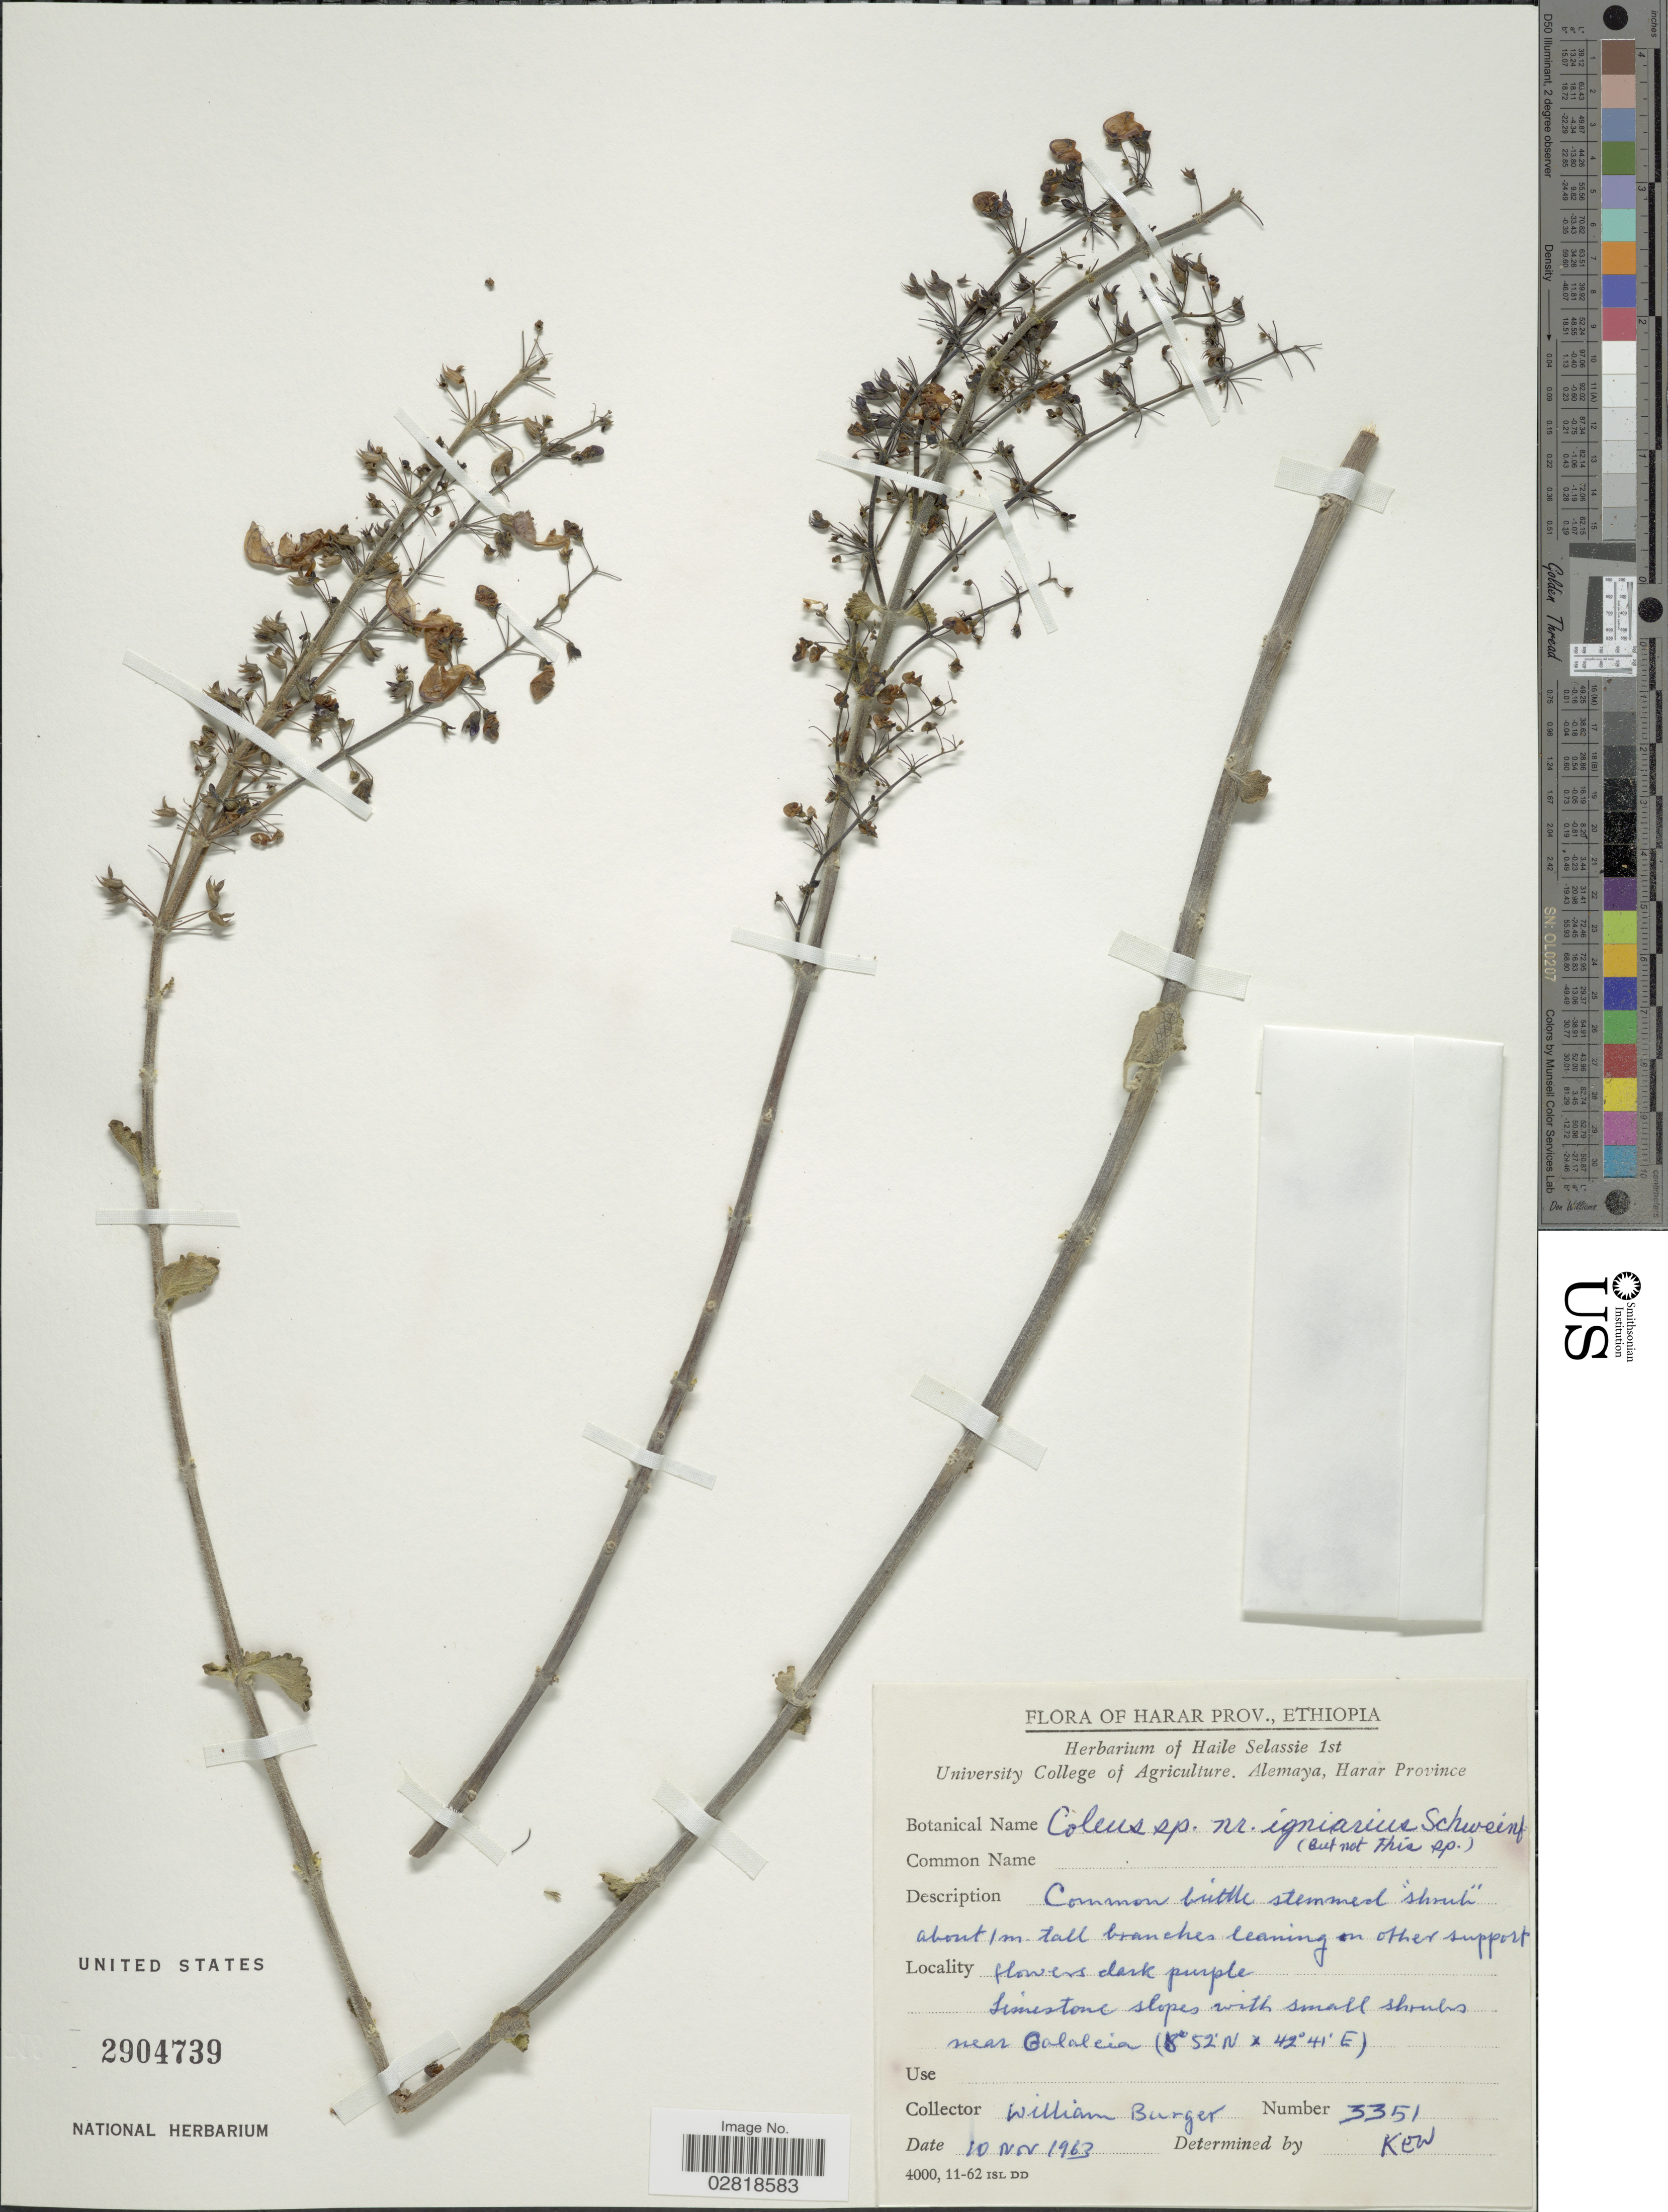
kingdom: Plantae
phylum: Tracheophyta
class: Magnoliopsida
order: Lamiales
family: Lamiaceae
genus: Plectranthus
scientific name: Plectranthus igniarius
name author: (Schweinf.) Agnew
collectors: W. Burger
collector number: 3351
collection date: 1963-11-10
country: Ethiopia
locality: Harar Prov. Limestone slopes with small shrubs near Galalcia.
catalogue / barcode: US 2904739